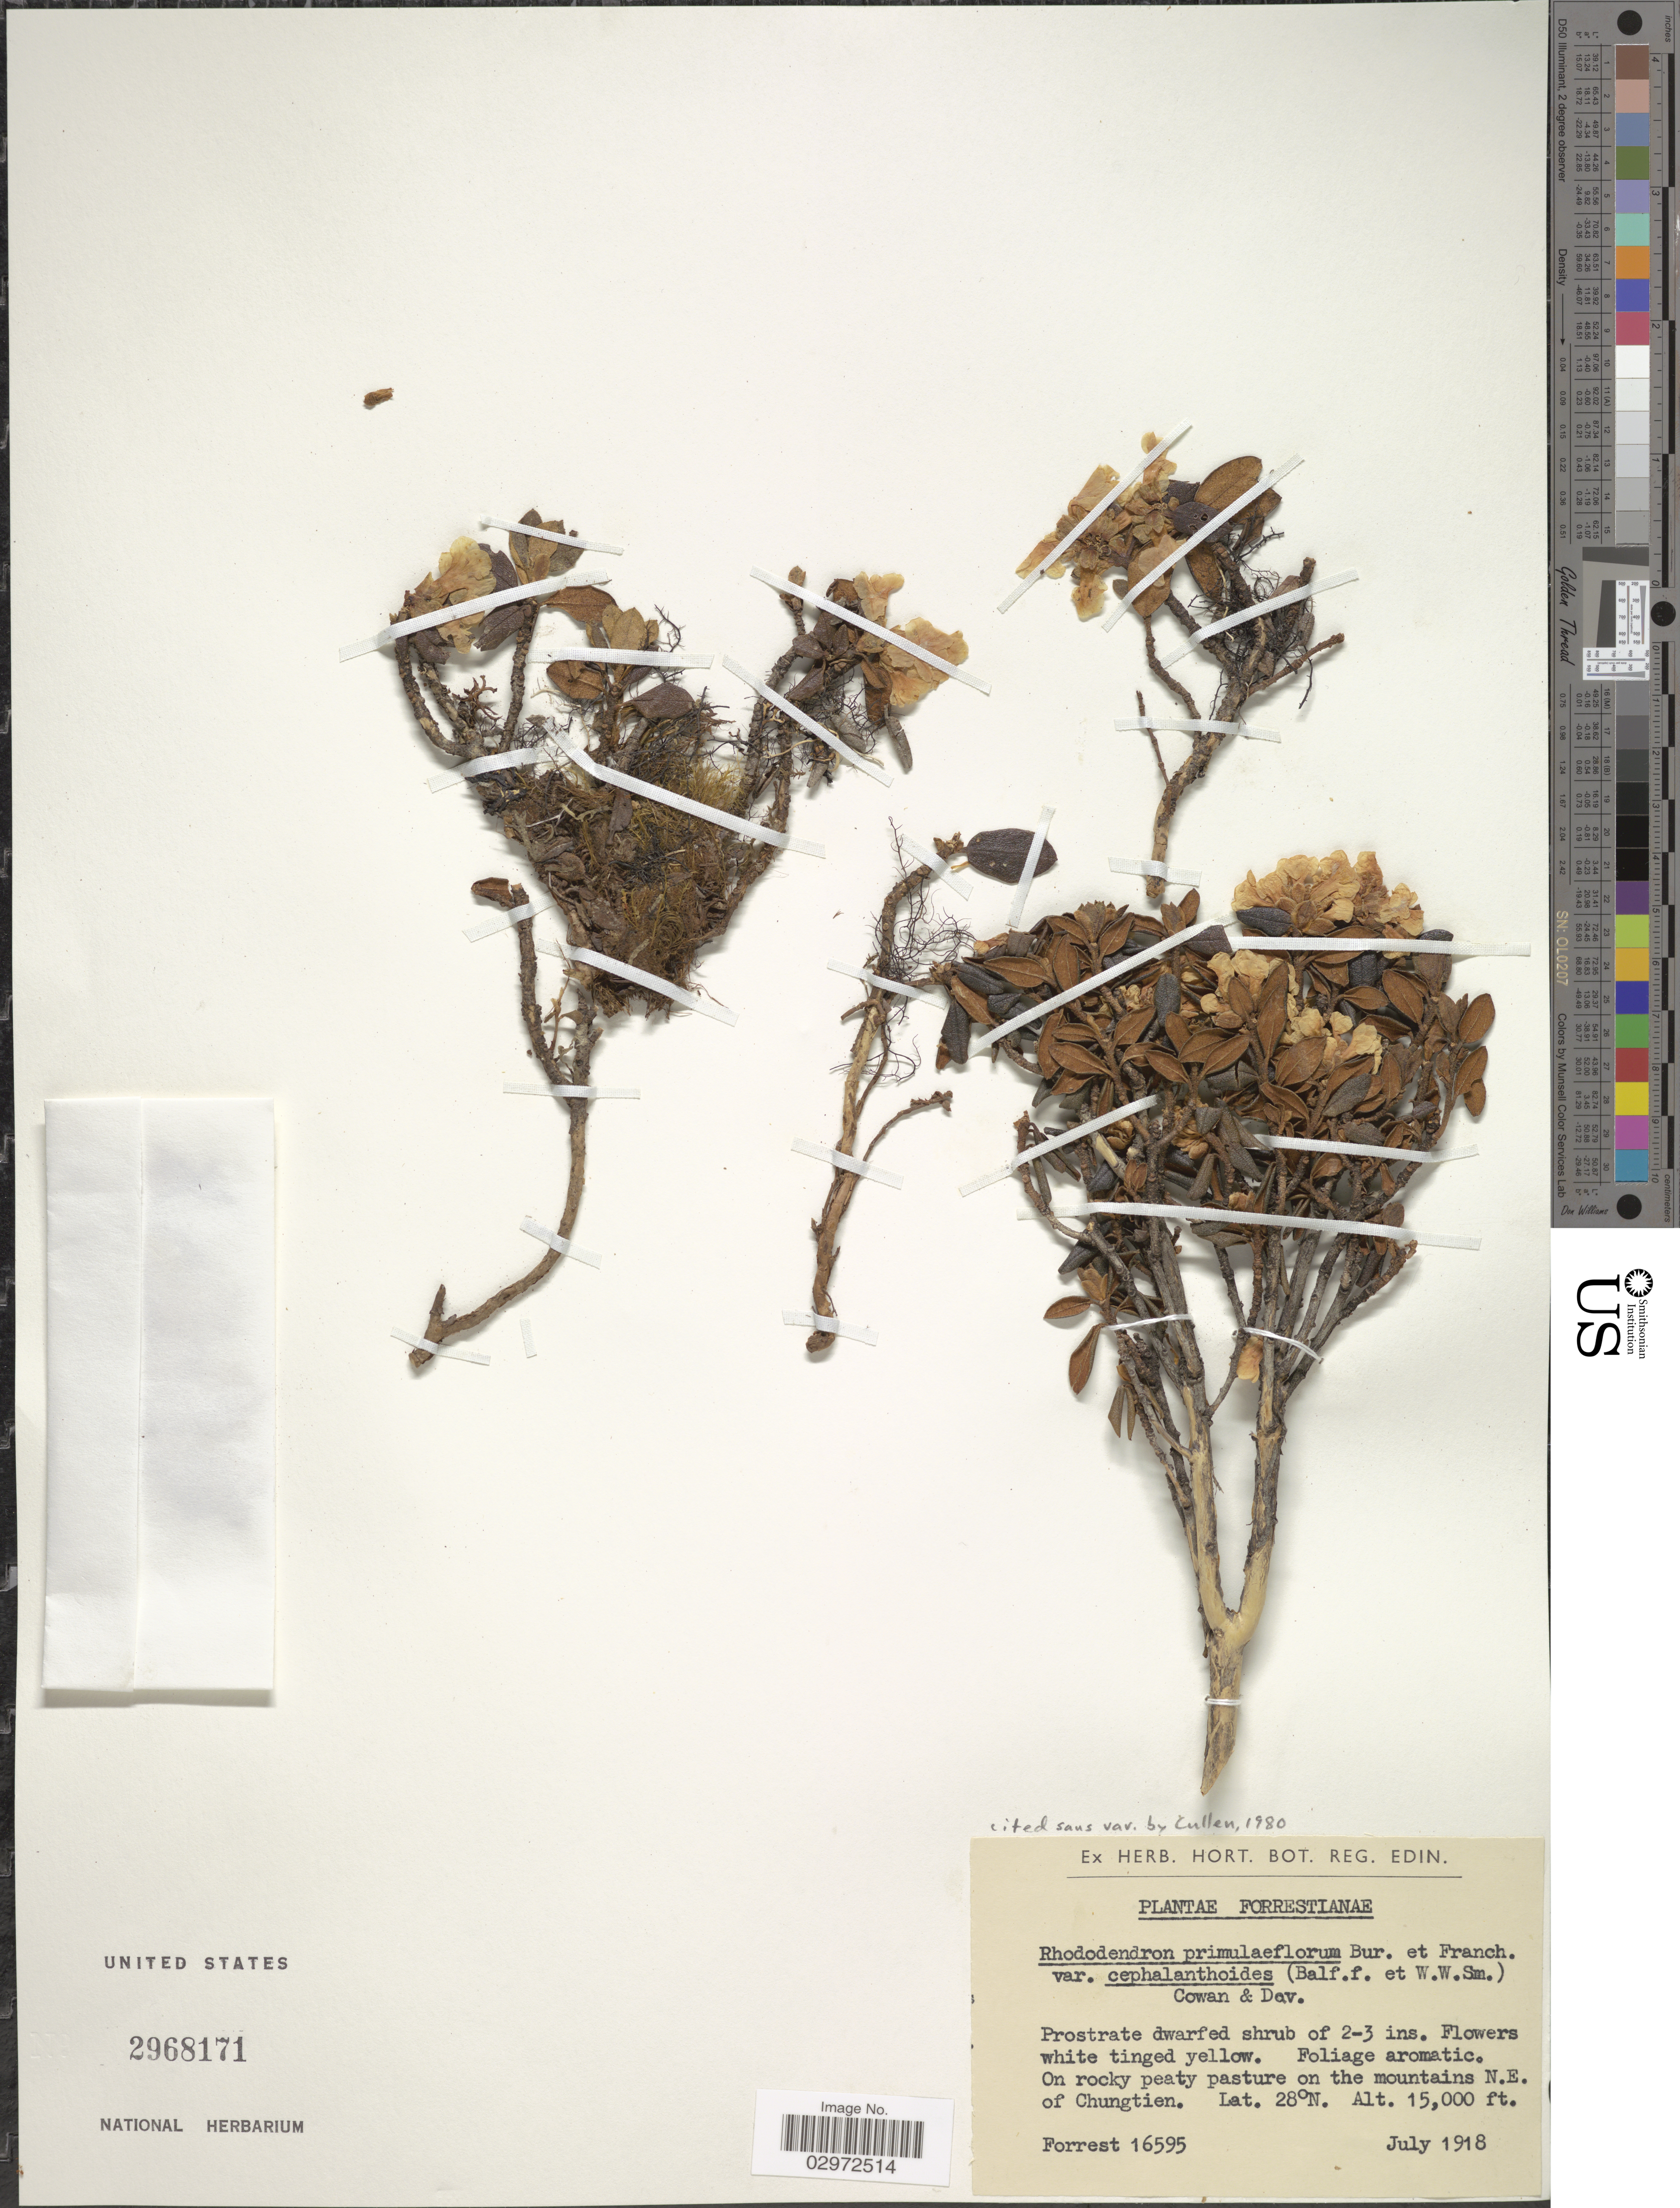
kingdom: Plantae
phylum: Tracheophyta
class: Magnoliopsida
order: Ericales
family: Ericaceae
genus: Rhododendron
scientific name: Rhododendron primuliflorum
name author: É. Bureau & Franch.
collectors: -. Forrest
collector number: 16595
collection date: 1918-07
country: China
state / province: Yunnan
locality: On rocky peaty pasture on the mountains N.E. of Chungtien.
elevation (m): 4572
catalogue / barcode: US 2968171